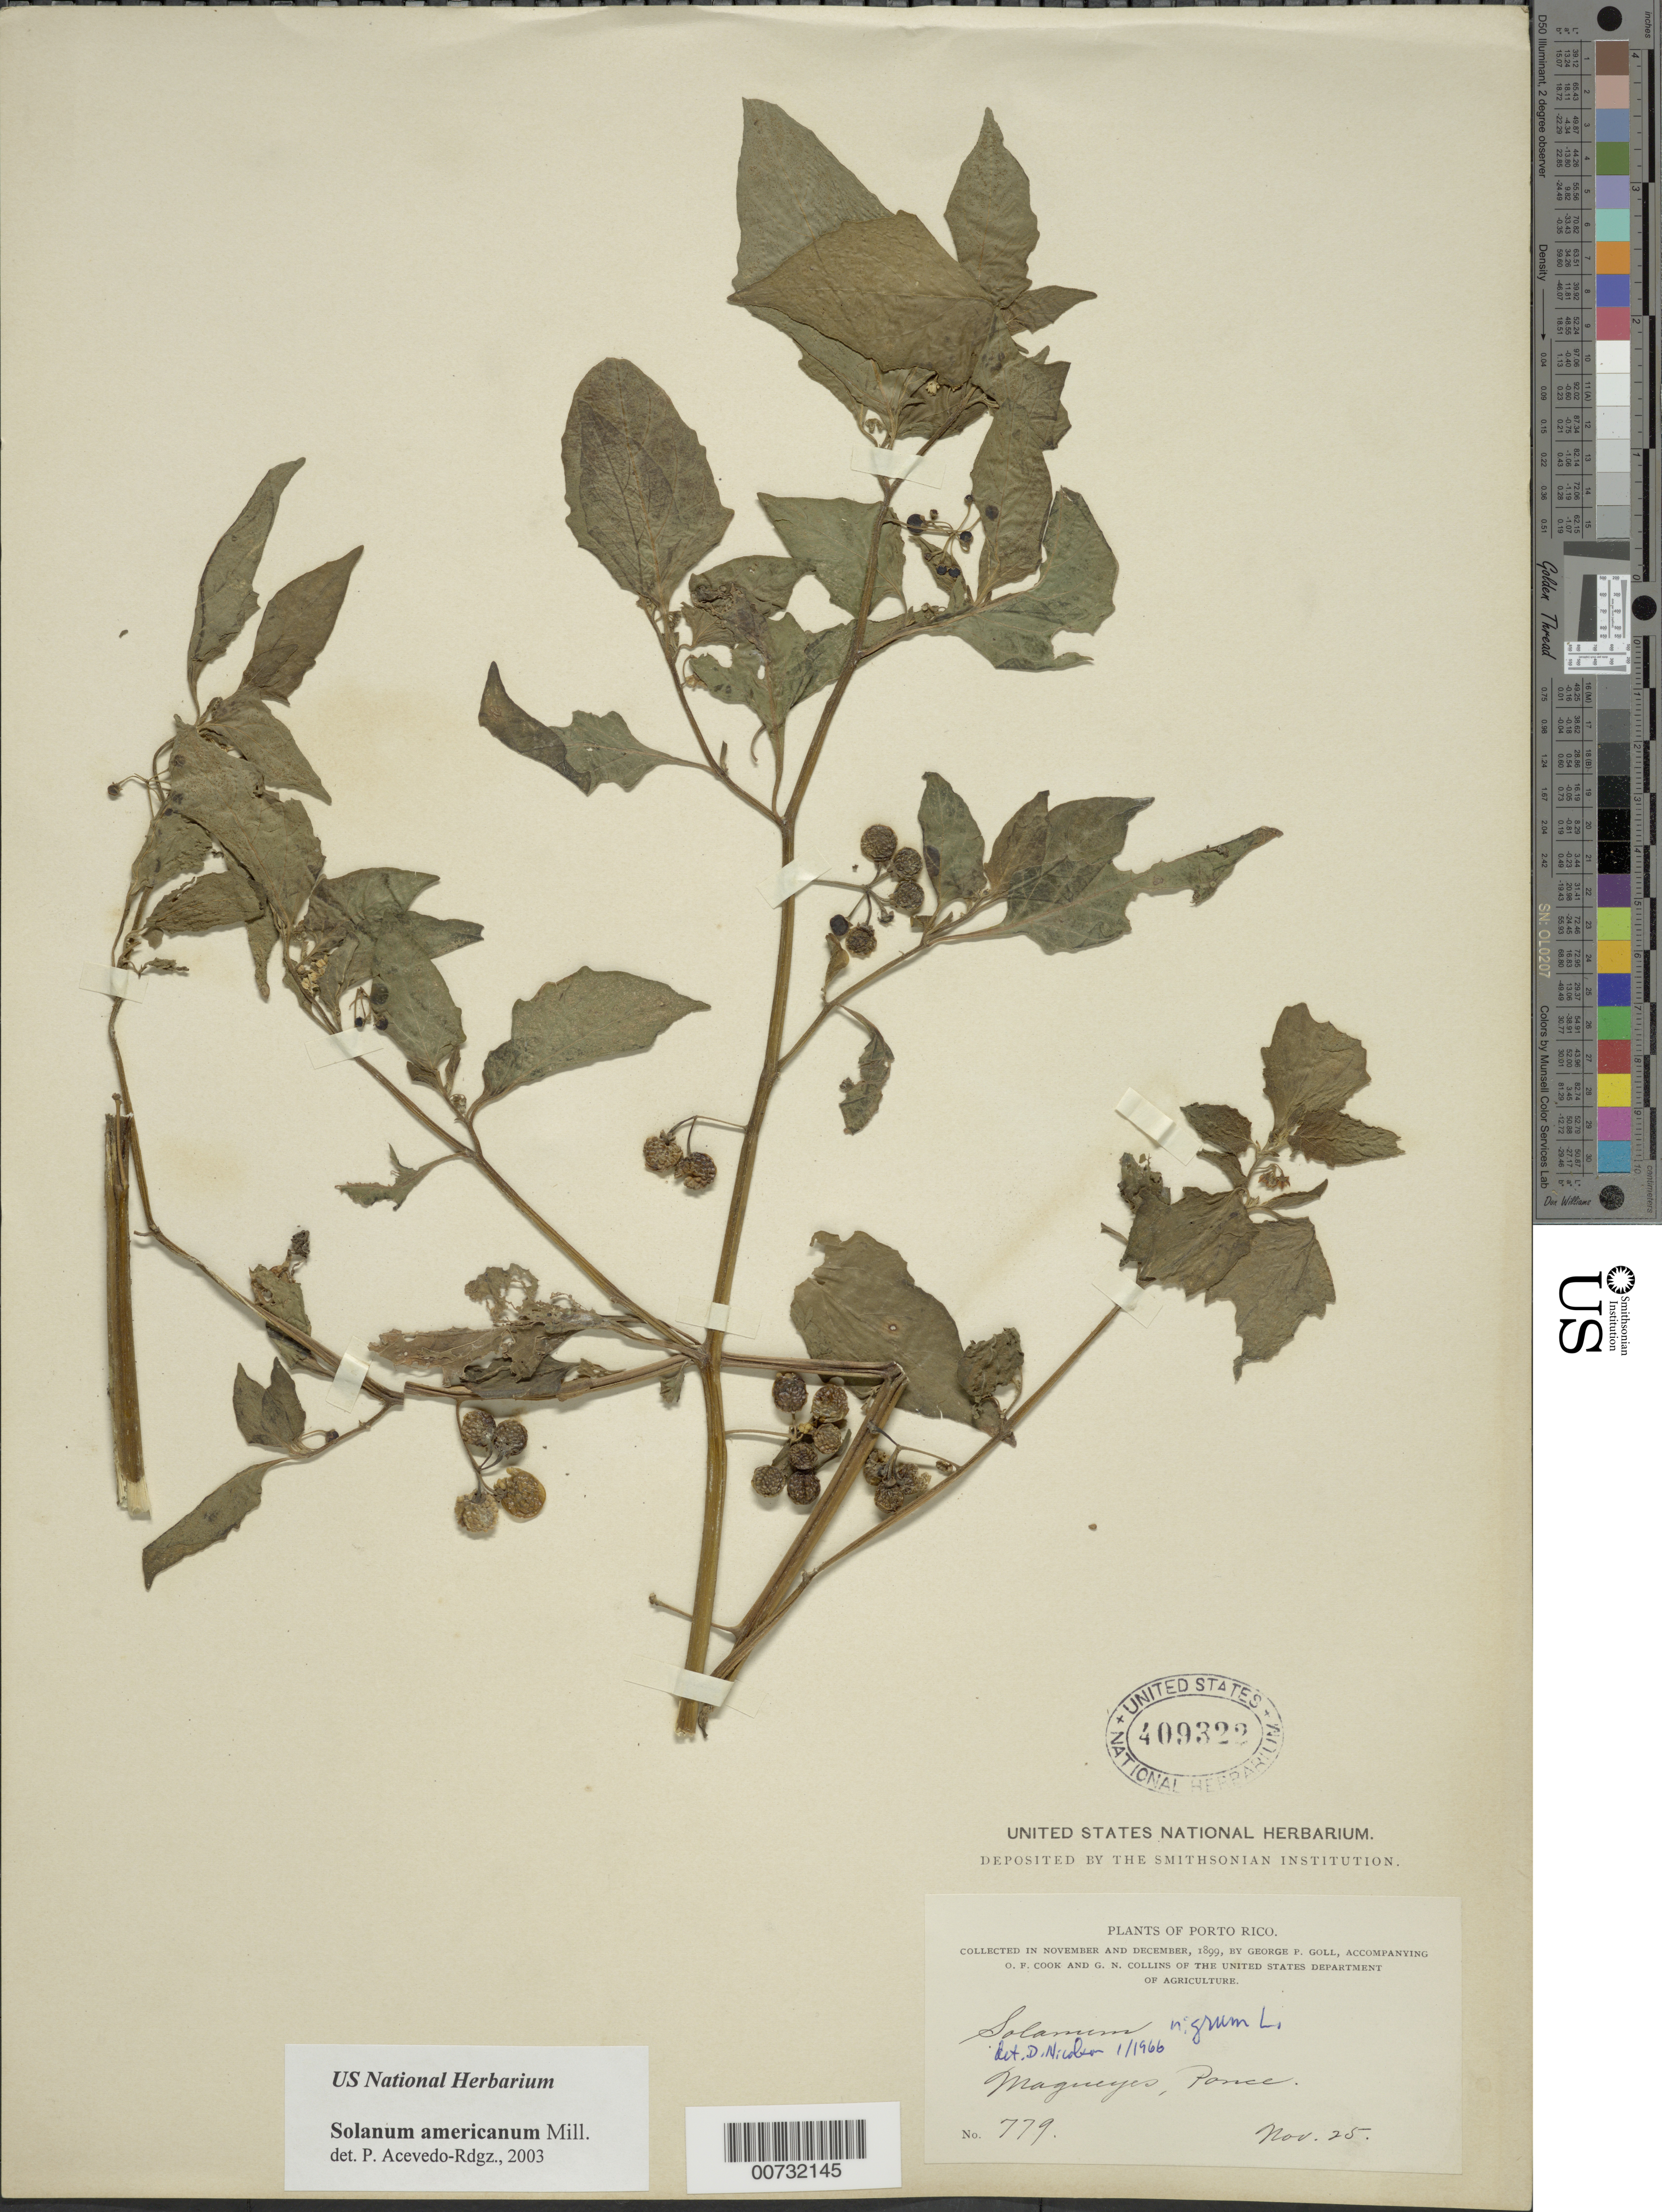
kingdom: Plantae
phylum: Tracheophyta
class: Magnoliopsida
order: Solanales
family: Solanaceae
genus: Solanum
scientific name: Solanum americanum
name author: Mill.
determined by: Acevedo-Rodríguez, P., (BOT), Smithsonian Institution - National Museum of Natural History (UNITED STATES)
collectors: G. Goll, O. F. Cook & G. N. Collins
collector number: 779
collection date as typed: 25 Nov 1899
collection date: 1899-11-25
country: Puerto Rico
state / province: Ponce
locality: Magueyes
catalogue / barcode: US 409322